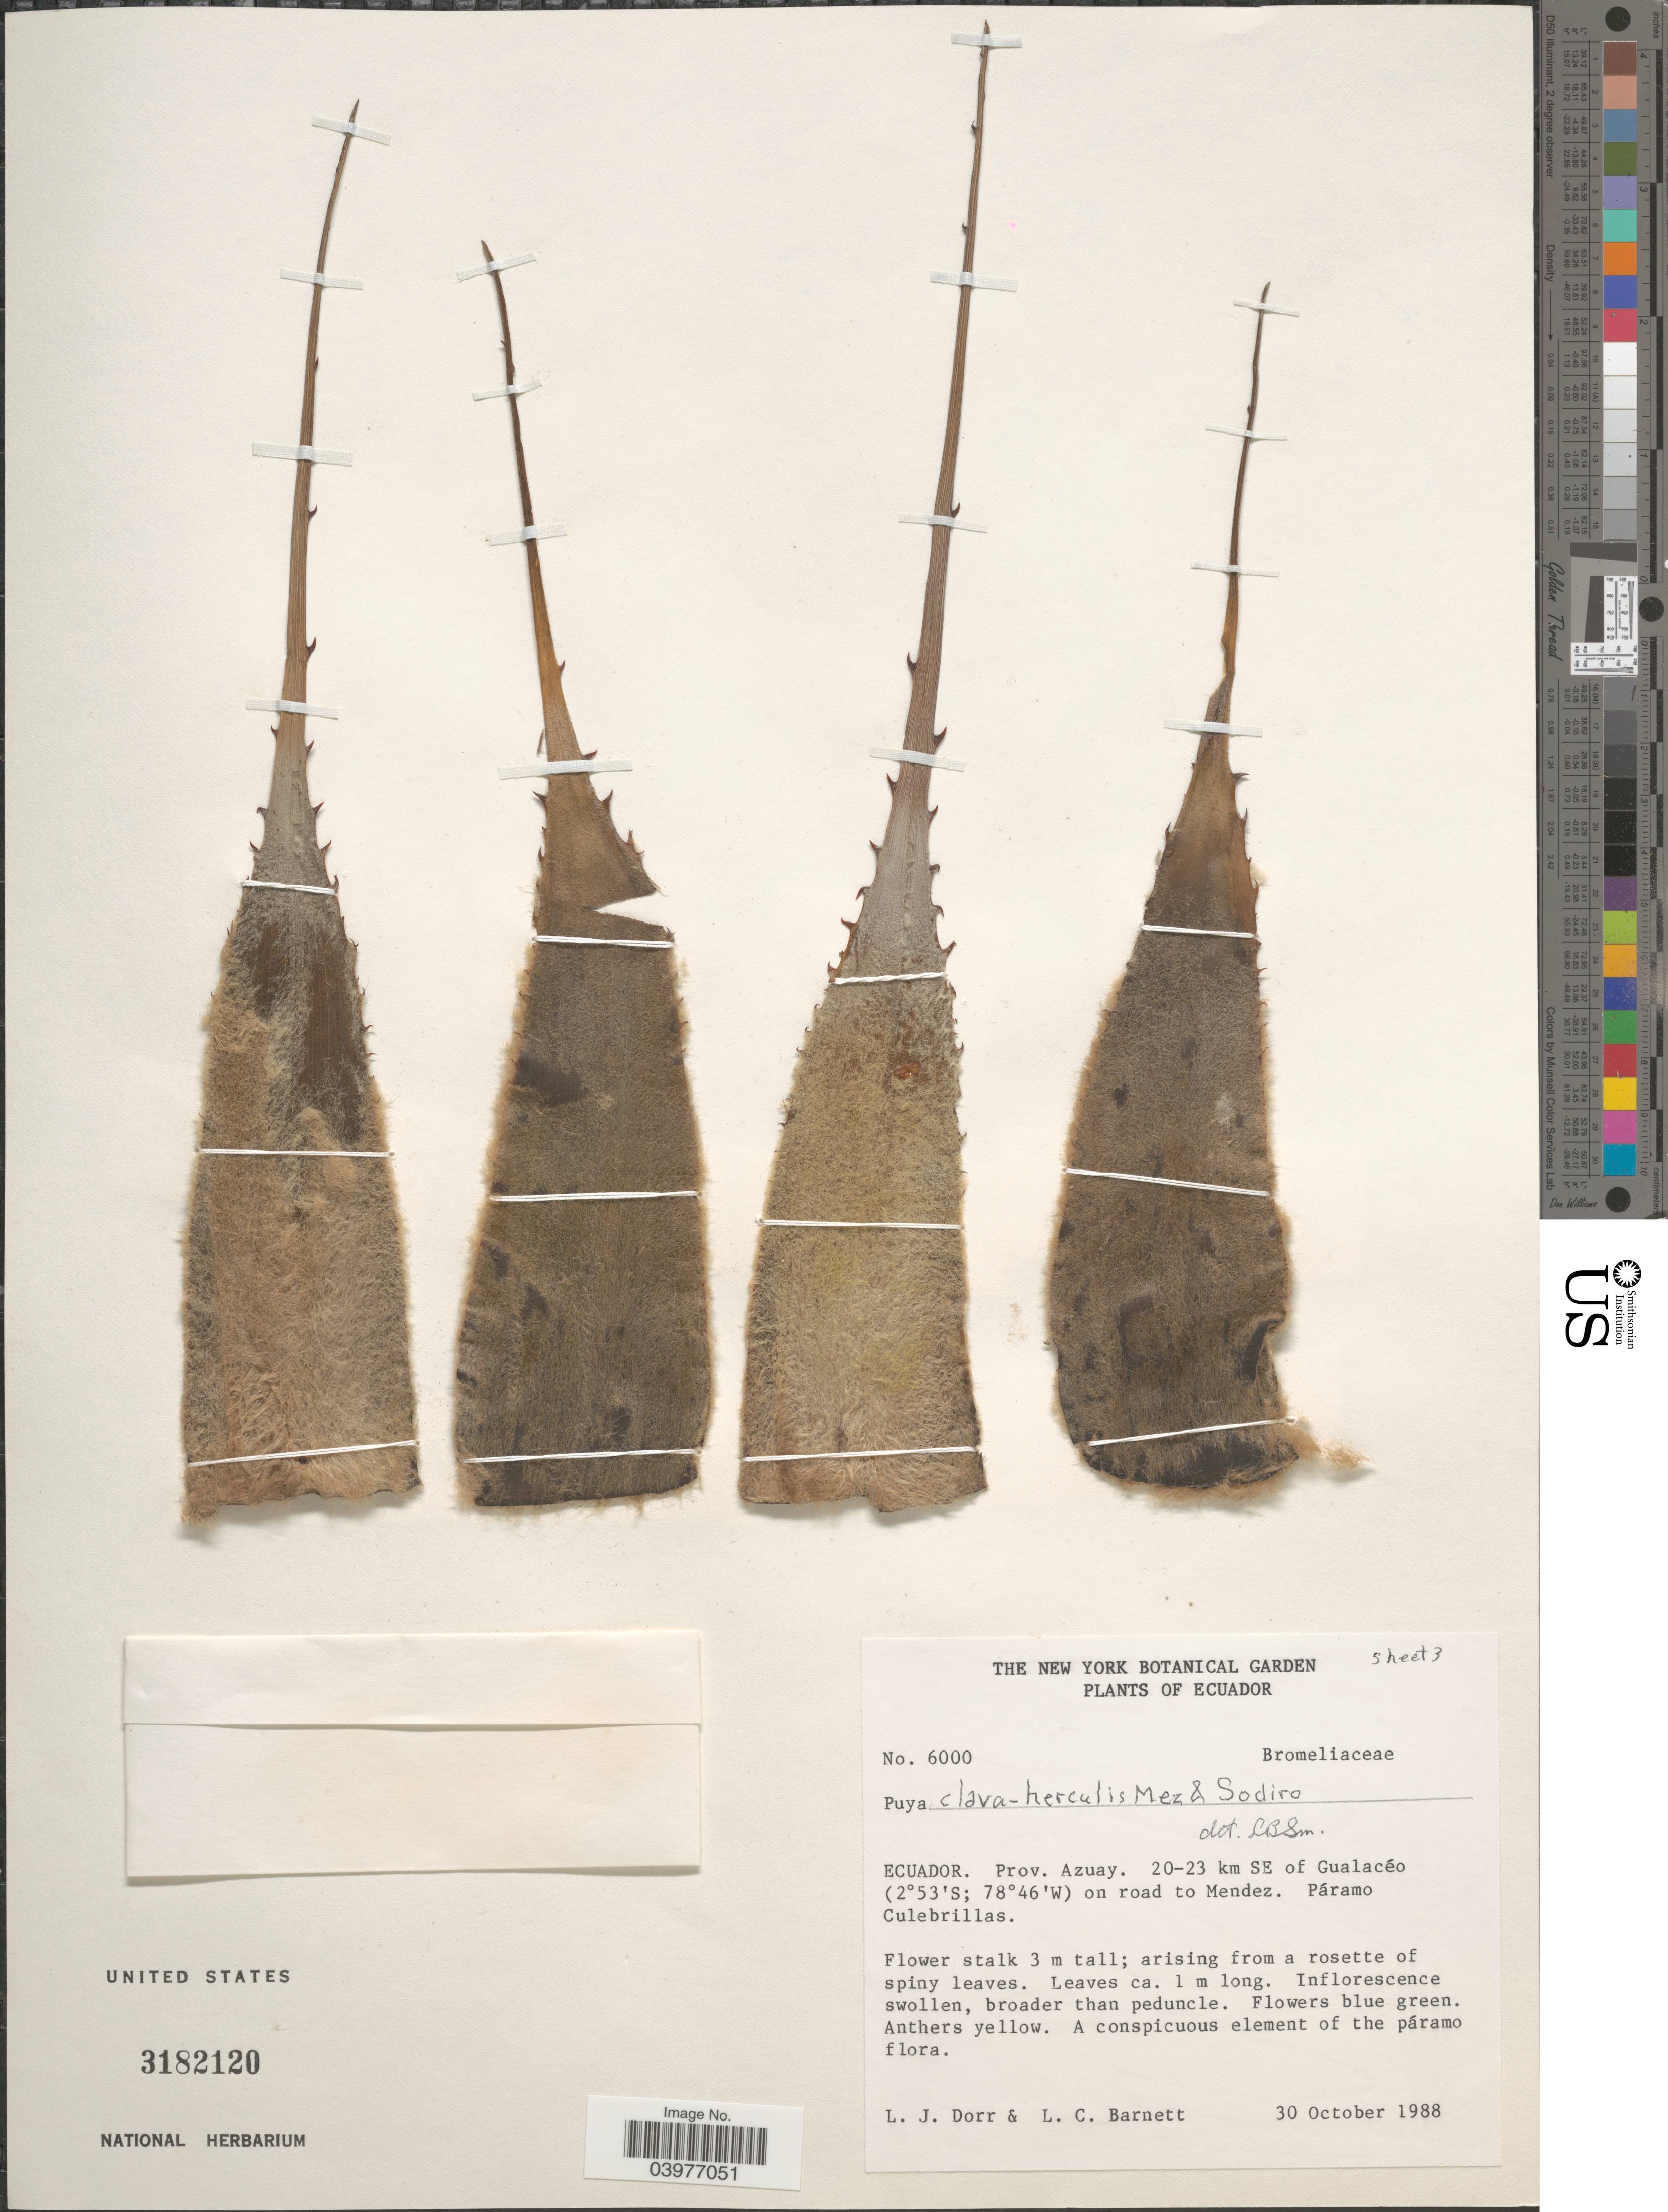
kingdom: Plantae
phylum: Tracheophyta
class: Liliopsida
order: Poales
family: Bromeliaceae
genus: Puya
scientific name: Puya clava-herculis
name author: Mez & Mez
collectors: L. J. Dorr & L. C. Barnett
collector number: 6000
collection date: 1988-10-30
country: Ecuador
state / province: Azuay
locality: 20-23 km SE of Gualacéo on road to Mendez. Páramo Culebrillas.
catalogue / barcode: US 3182120